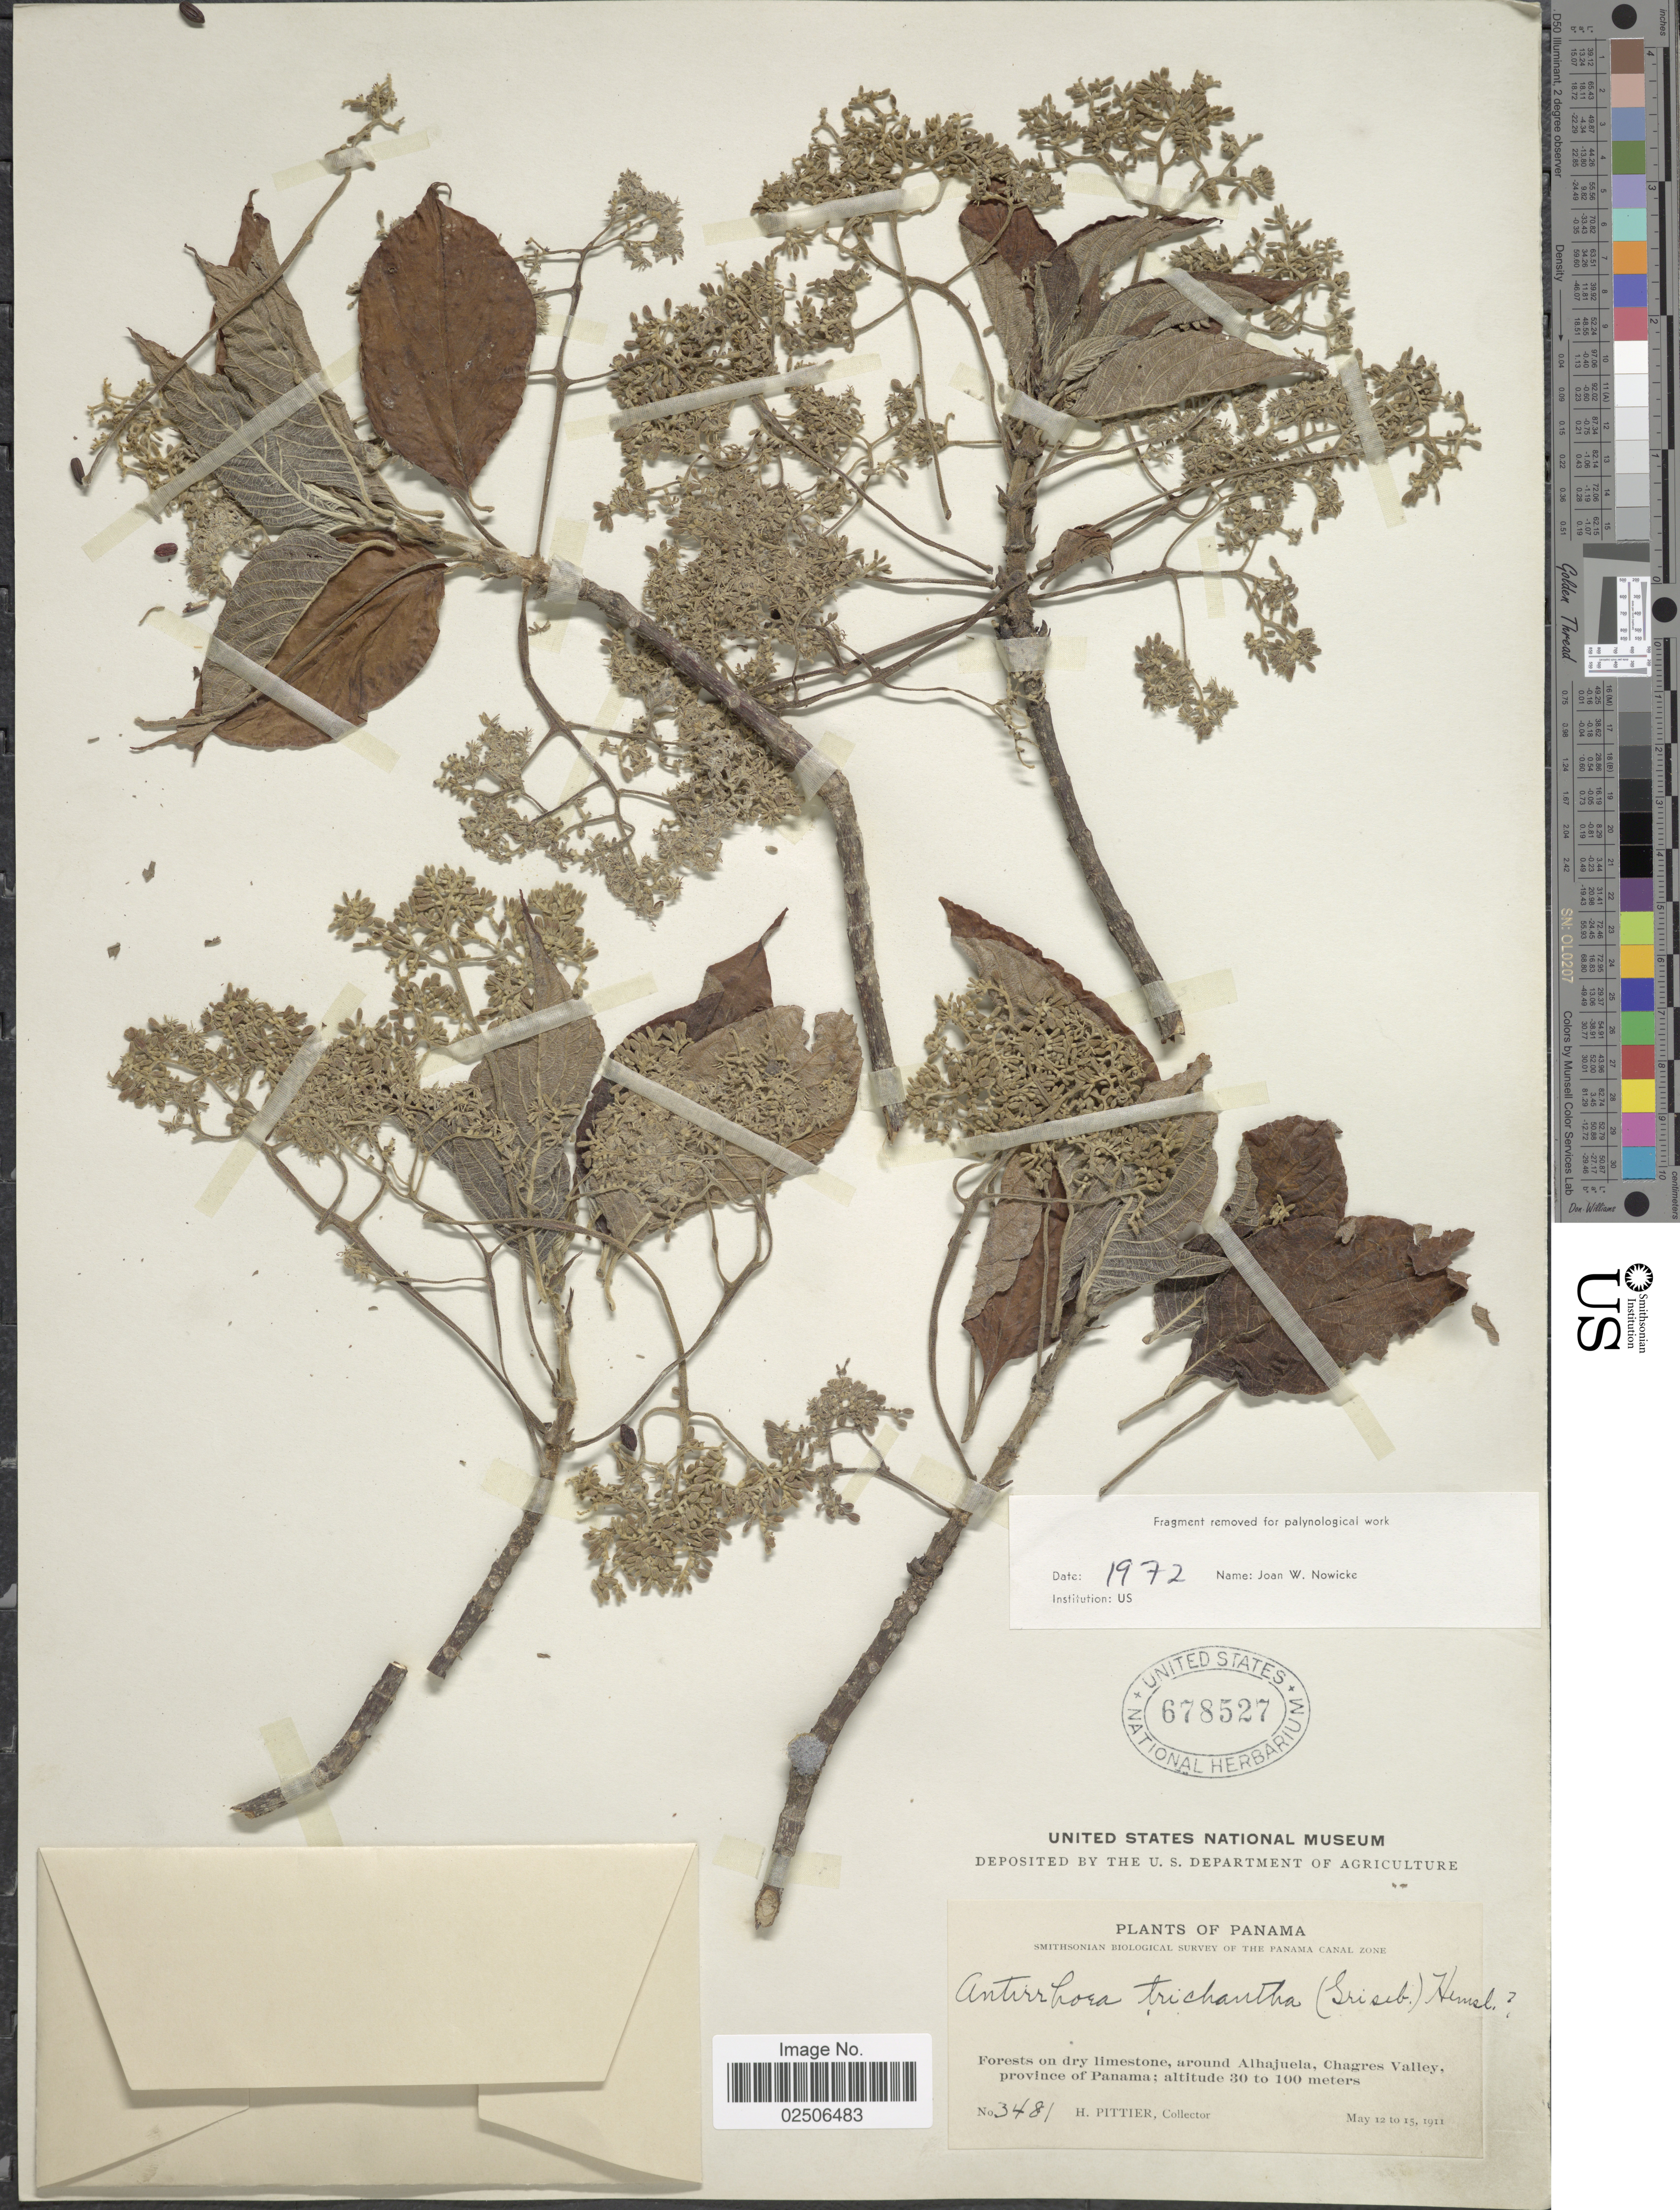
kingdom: Plantae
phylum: Tracheophyta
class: Magnoliopsida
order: Gentianales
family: Rubiaceae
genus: Pittoniotis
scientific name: Pittoniotis trichantha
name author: Griseb.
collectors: H. F. Pittier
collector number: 3481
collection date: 1911-05-12/1911-05-15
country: Panama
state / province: Panamá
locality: Panama Canal Zone, forests on dry limestone, around Alhajuela, Chagres Valley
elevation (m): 30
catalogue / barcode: US 678527